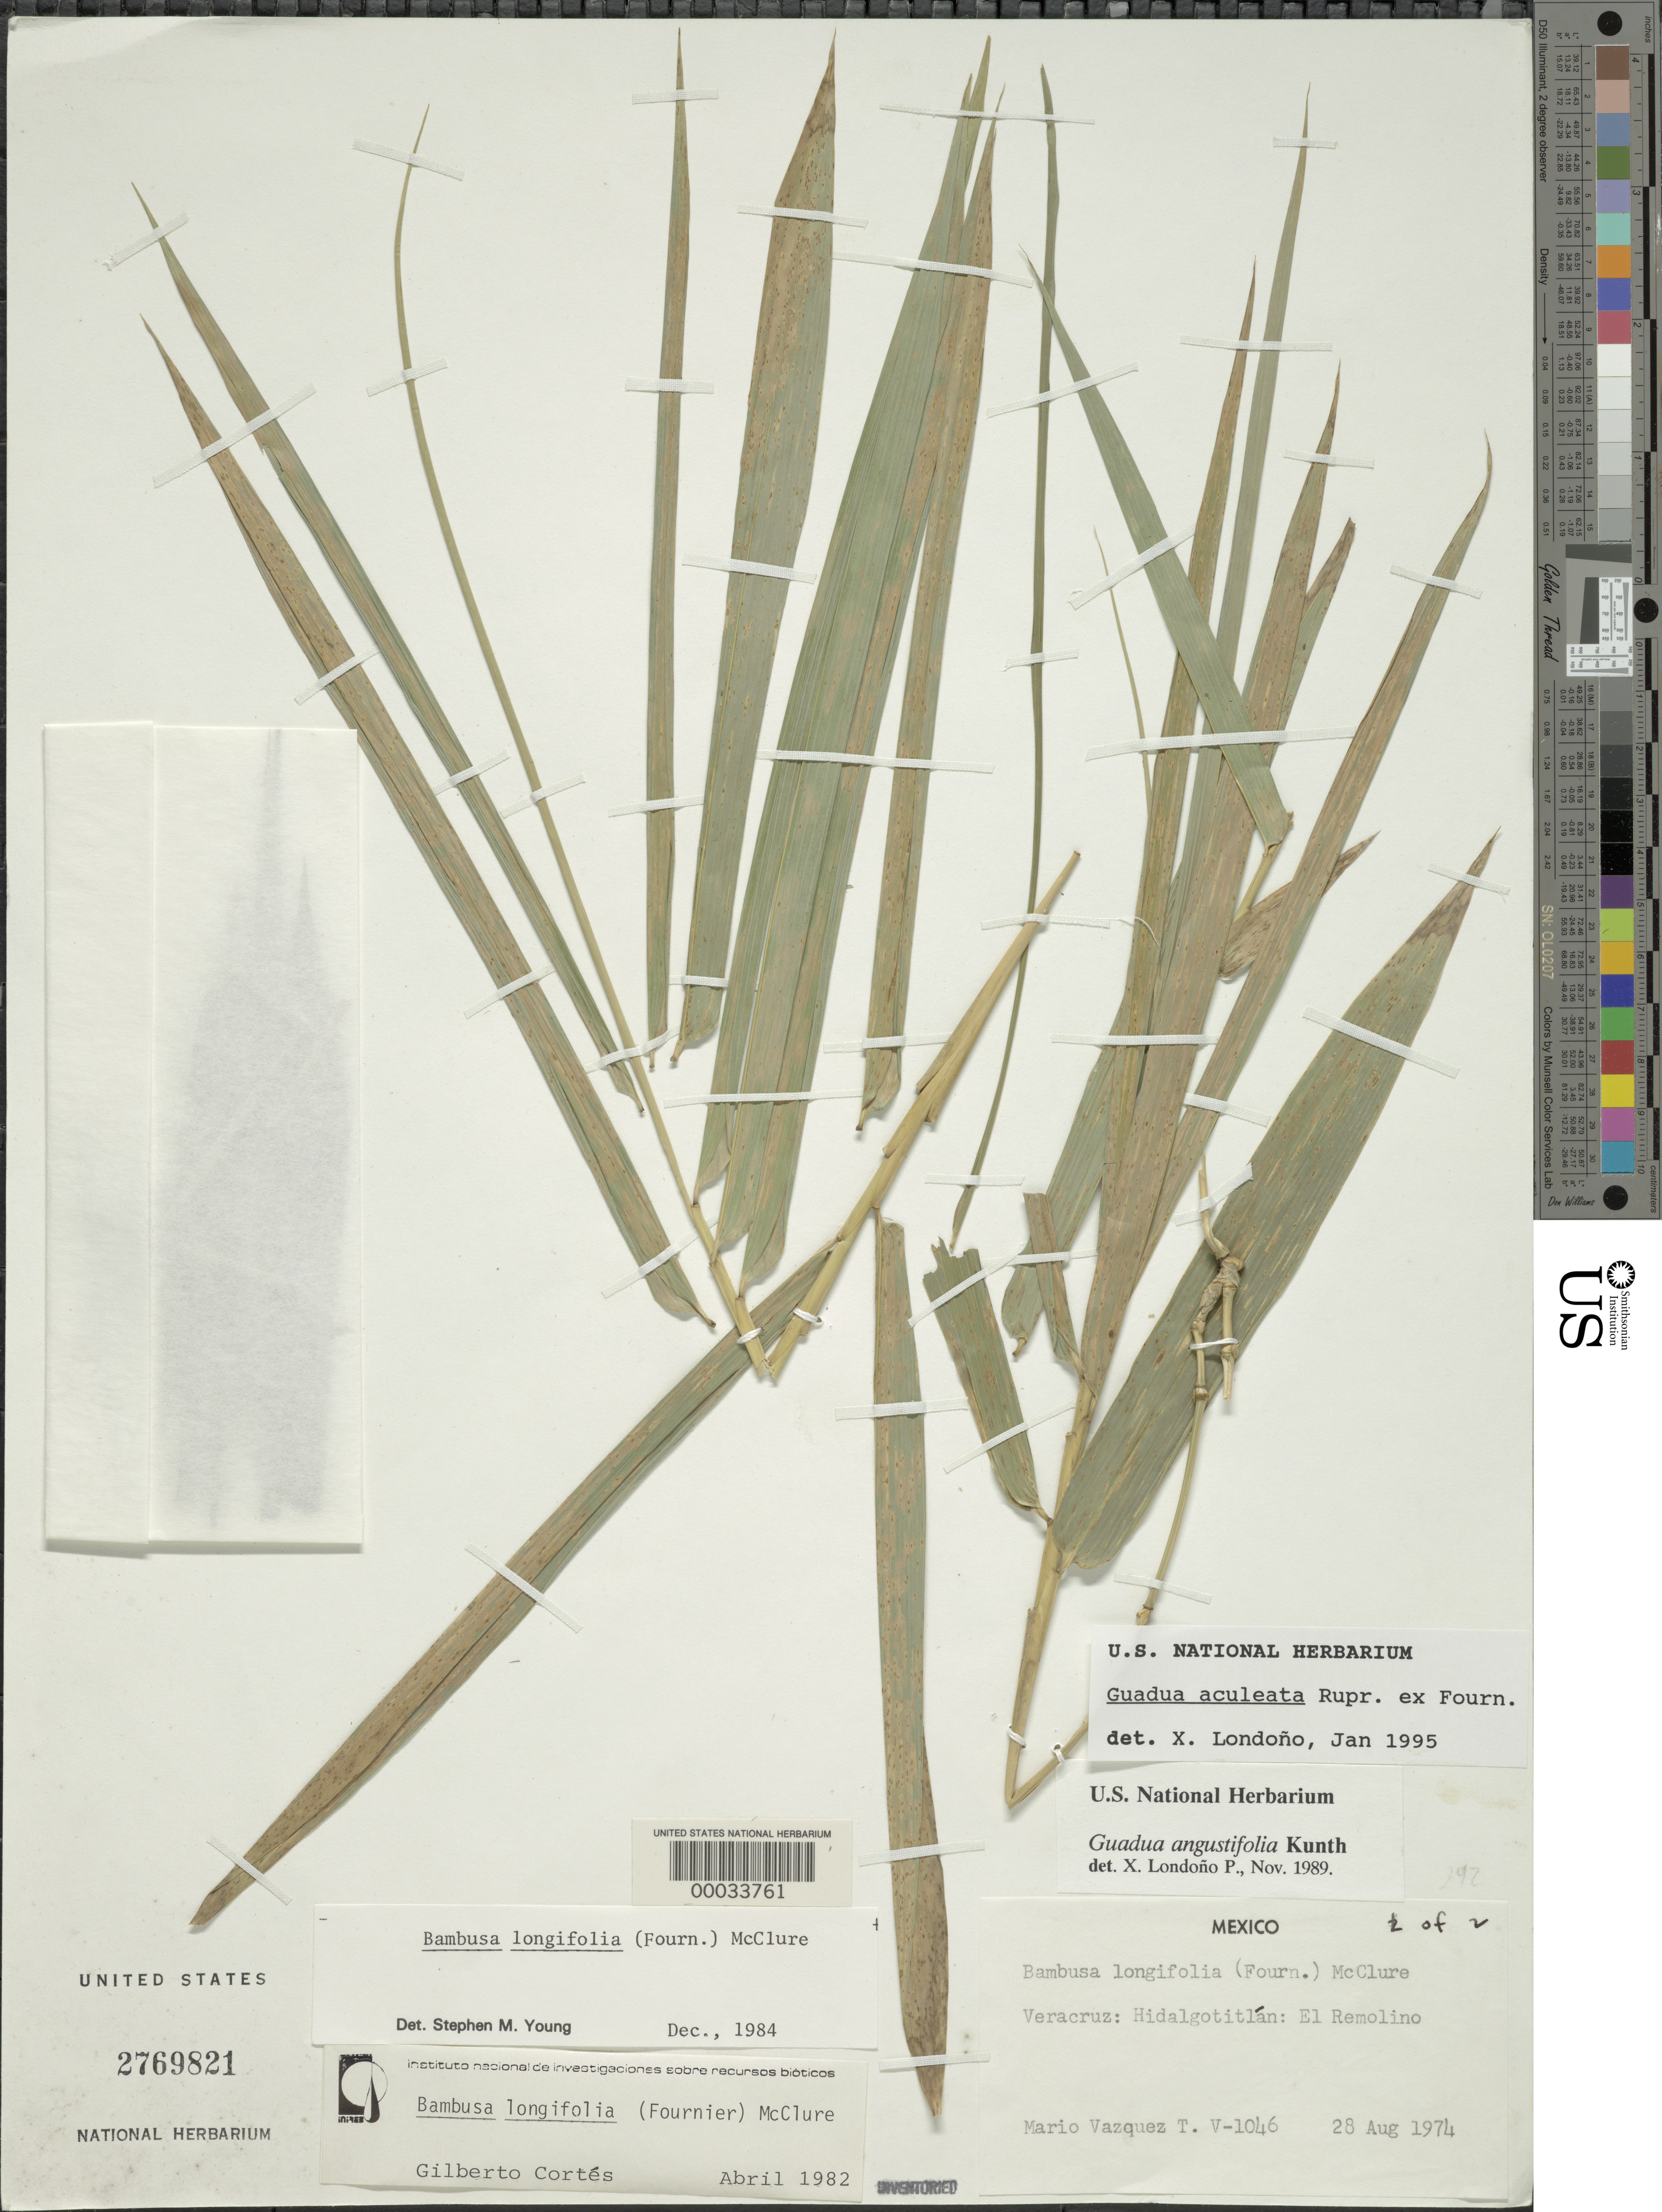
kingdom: Plantae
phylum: Tracheophyta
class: Liliopsida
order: Poales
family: Poaceae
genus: Guadua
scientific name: Guadua aculeata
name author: Rupr. ex E. Fourn.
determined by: Londoño, X., (TULV), Jardin Botanico "Juan Maria Cespedes"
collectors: M. Vasquez T.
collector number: V-1046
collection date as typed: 28 Aug 1974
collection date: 1974-08-28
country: Mexico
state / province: Veracruz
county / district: Hidalgotitlán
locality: El remolino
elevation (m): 130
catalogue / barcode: US 2769821